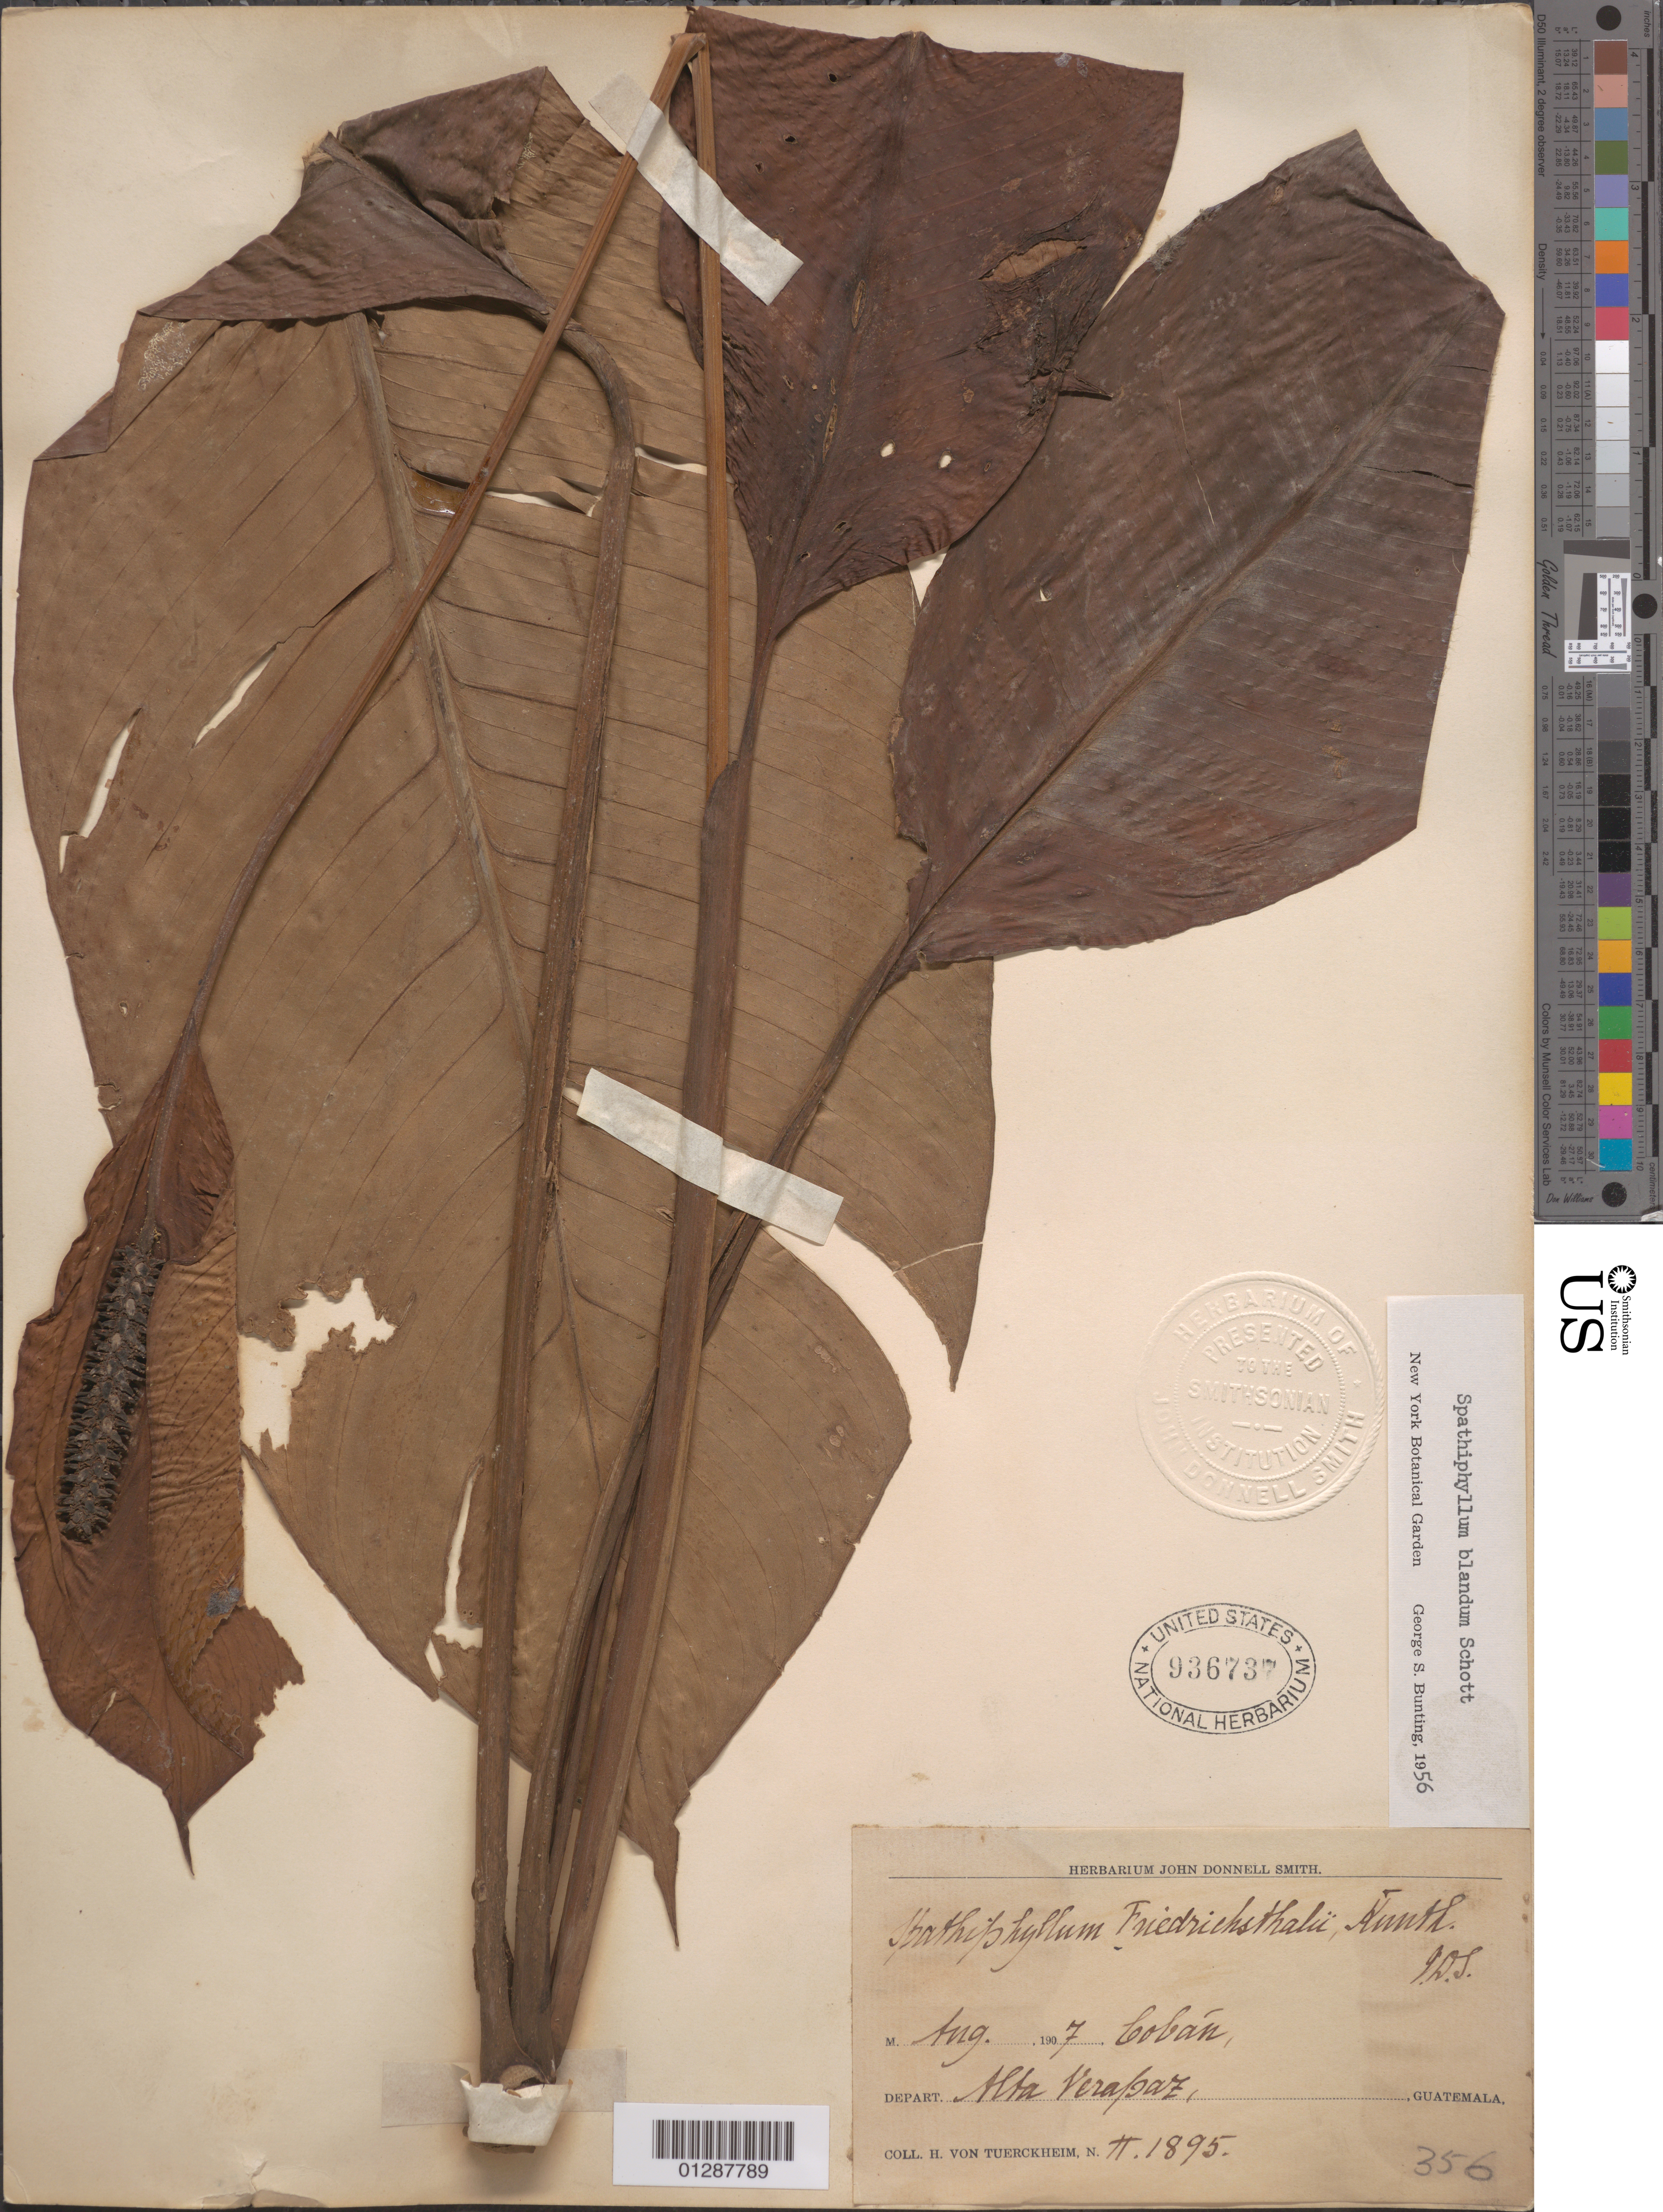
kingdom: Plantae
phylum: Tracheophyta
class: Liliopsida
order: Alismatales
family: Araceae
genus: Spathiphyllum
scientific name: Spathiphyllum blandum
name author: Schott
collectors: H. von Türckheim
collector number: II 1895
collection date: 1907-08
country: Guatemala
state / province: Alta Verapaz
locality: Cobán, Depart. Alta Verapaz.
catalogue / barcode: US 936737